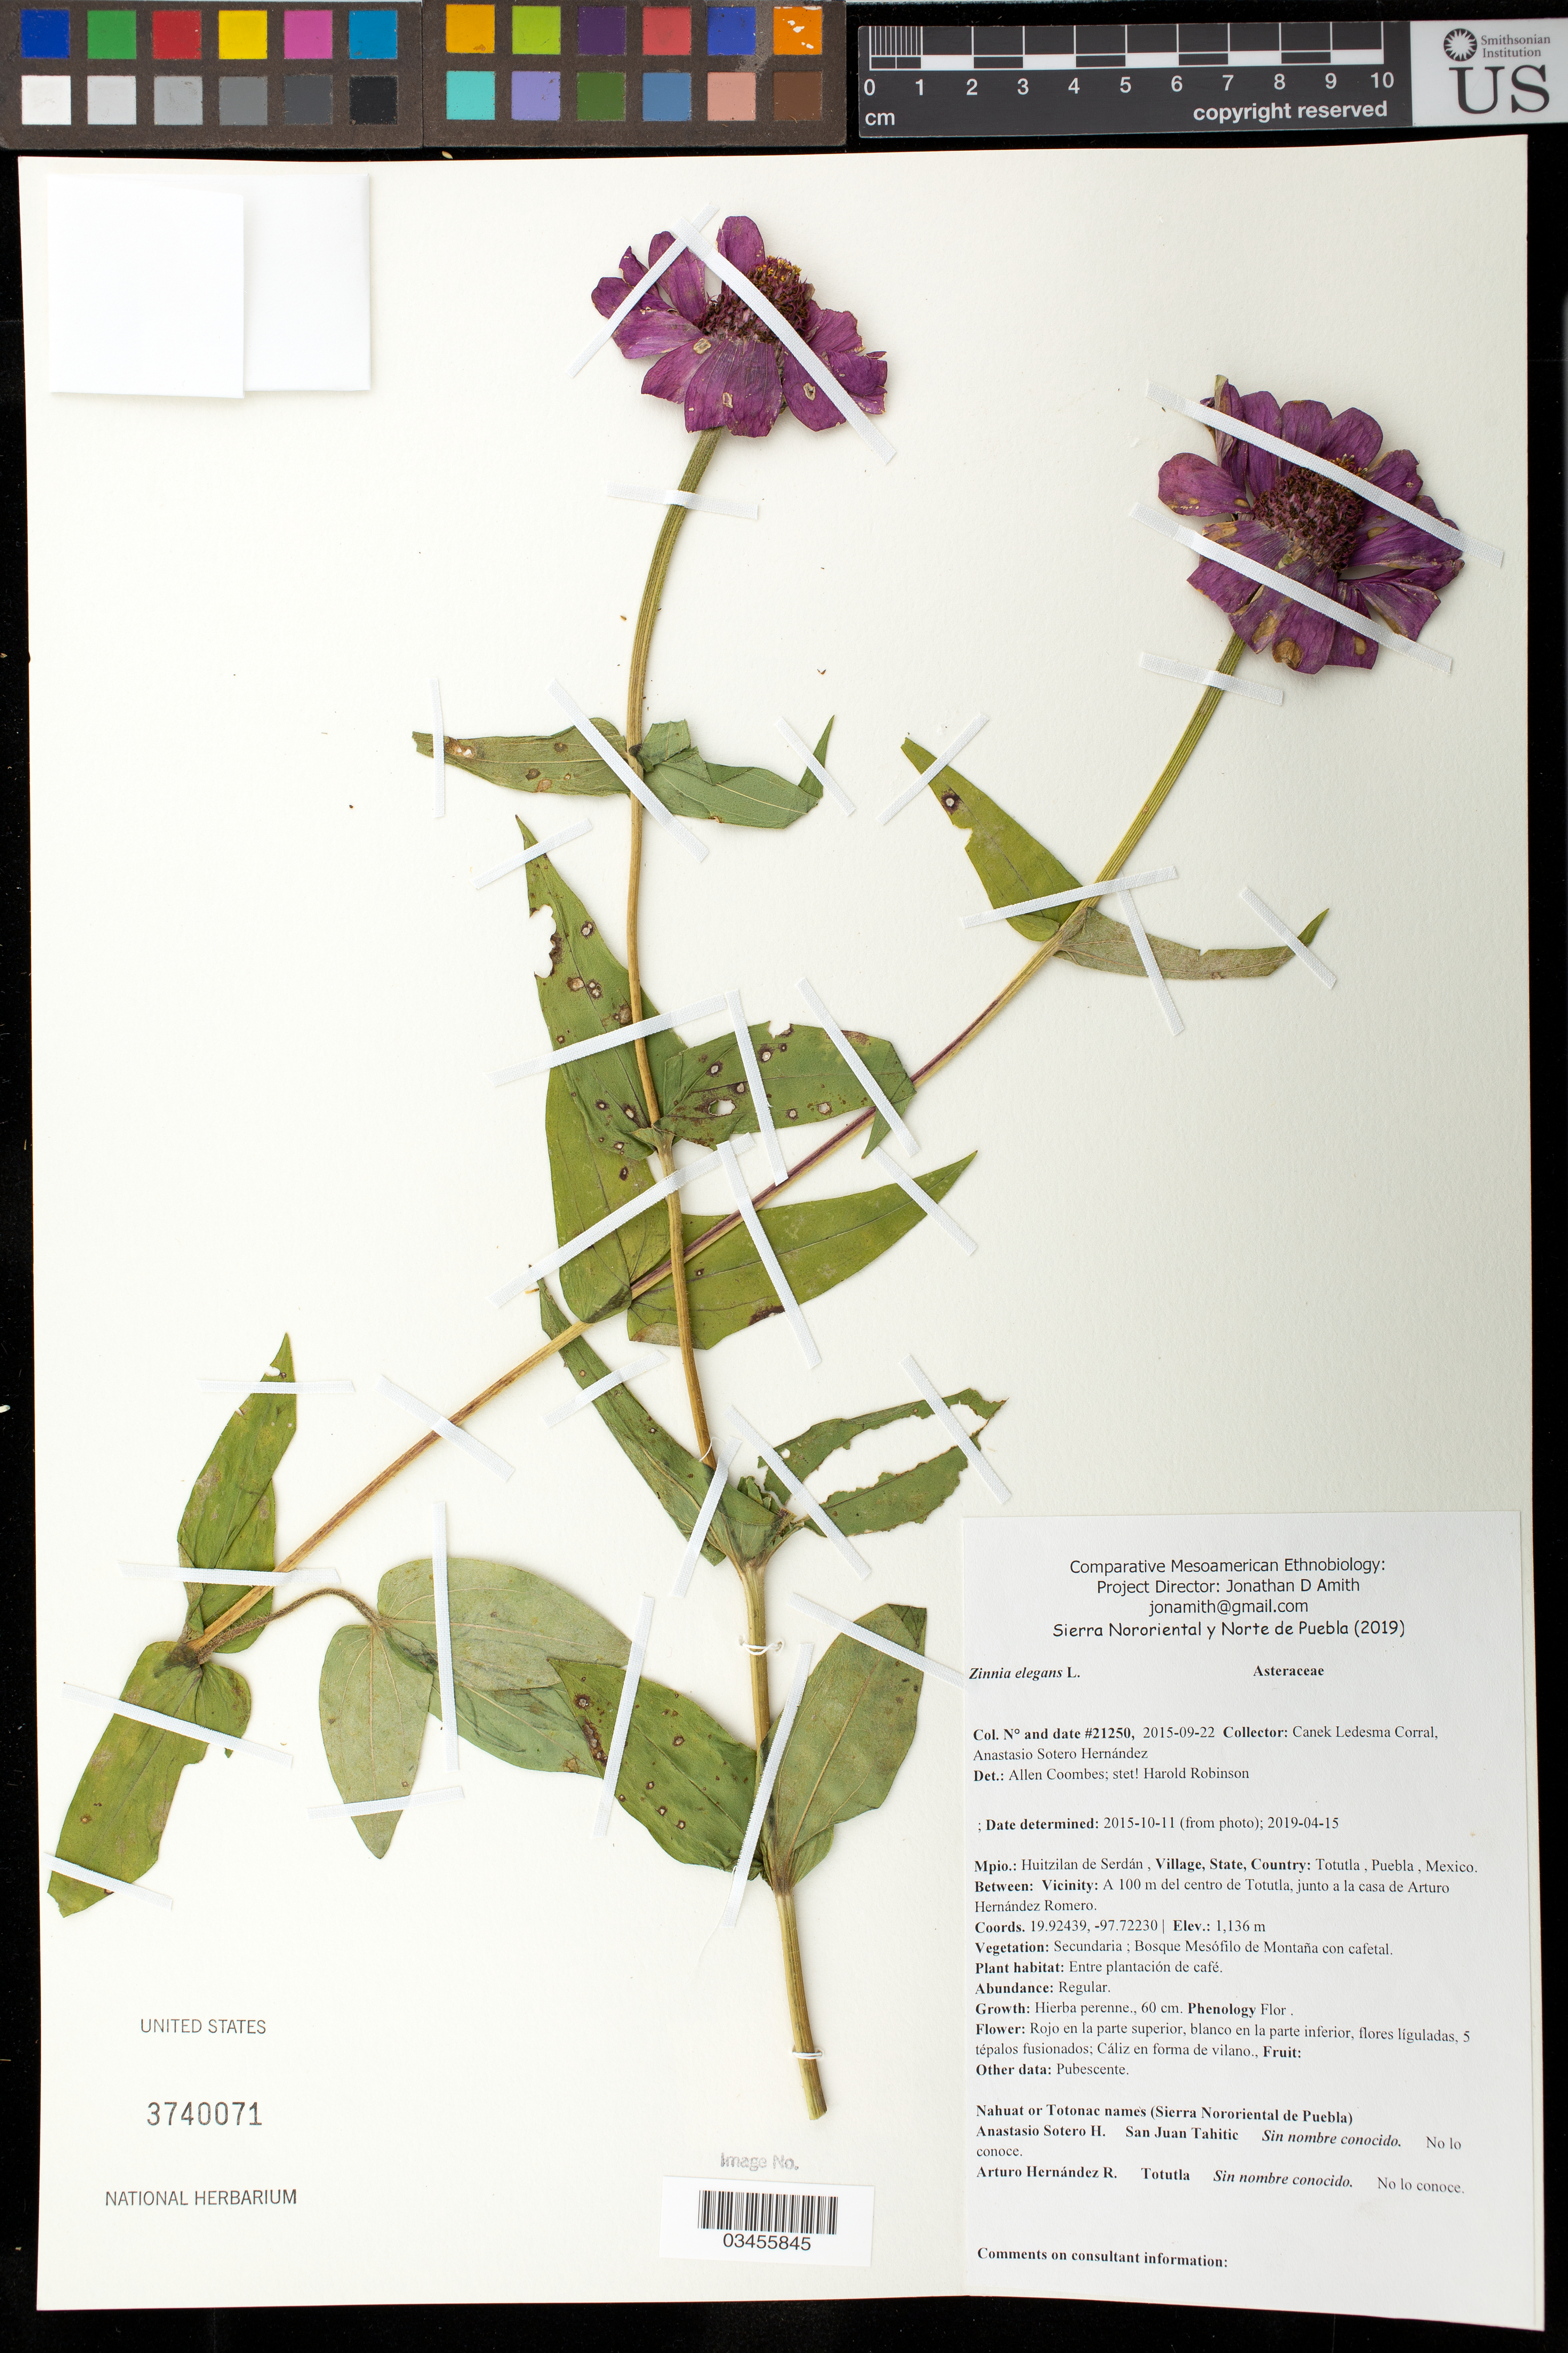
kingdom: Plantae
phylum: Tracheophyta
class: Magnoliopsida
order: Asterales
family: Asteraceae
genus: Zinnia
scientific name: Zinnia elegans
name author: Jacq.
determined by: Robinson, Harold E., (US)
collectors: Canek Ledesma C. & A. Sotero H.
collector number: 21250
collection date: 2015-09-22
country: México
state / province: Puebla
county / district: Huitzilan de Serdán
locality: PUEBLO: Totutla; LOCALIDAD EXACTA: A 100 m del centro de Totutla, junto a la casa de Arturo Hernández Romero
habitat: Bosque mesófilo de montaña con cafetal | Entre plantación de café.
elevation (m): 1136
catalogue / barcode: US 3740071